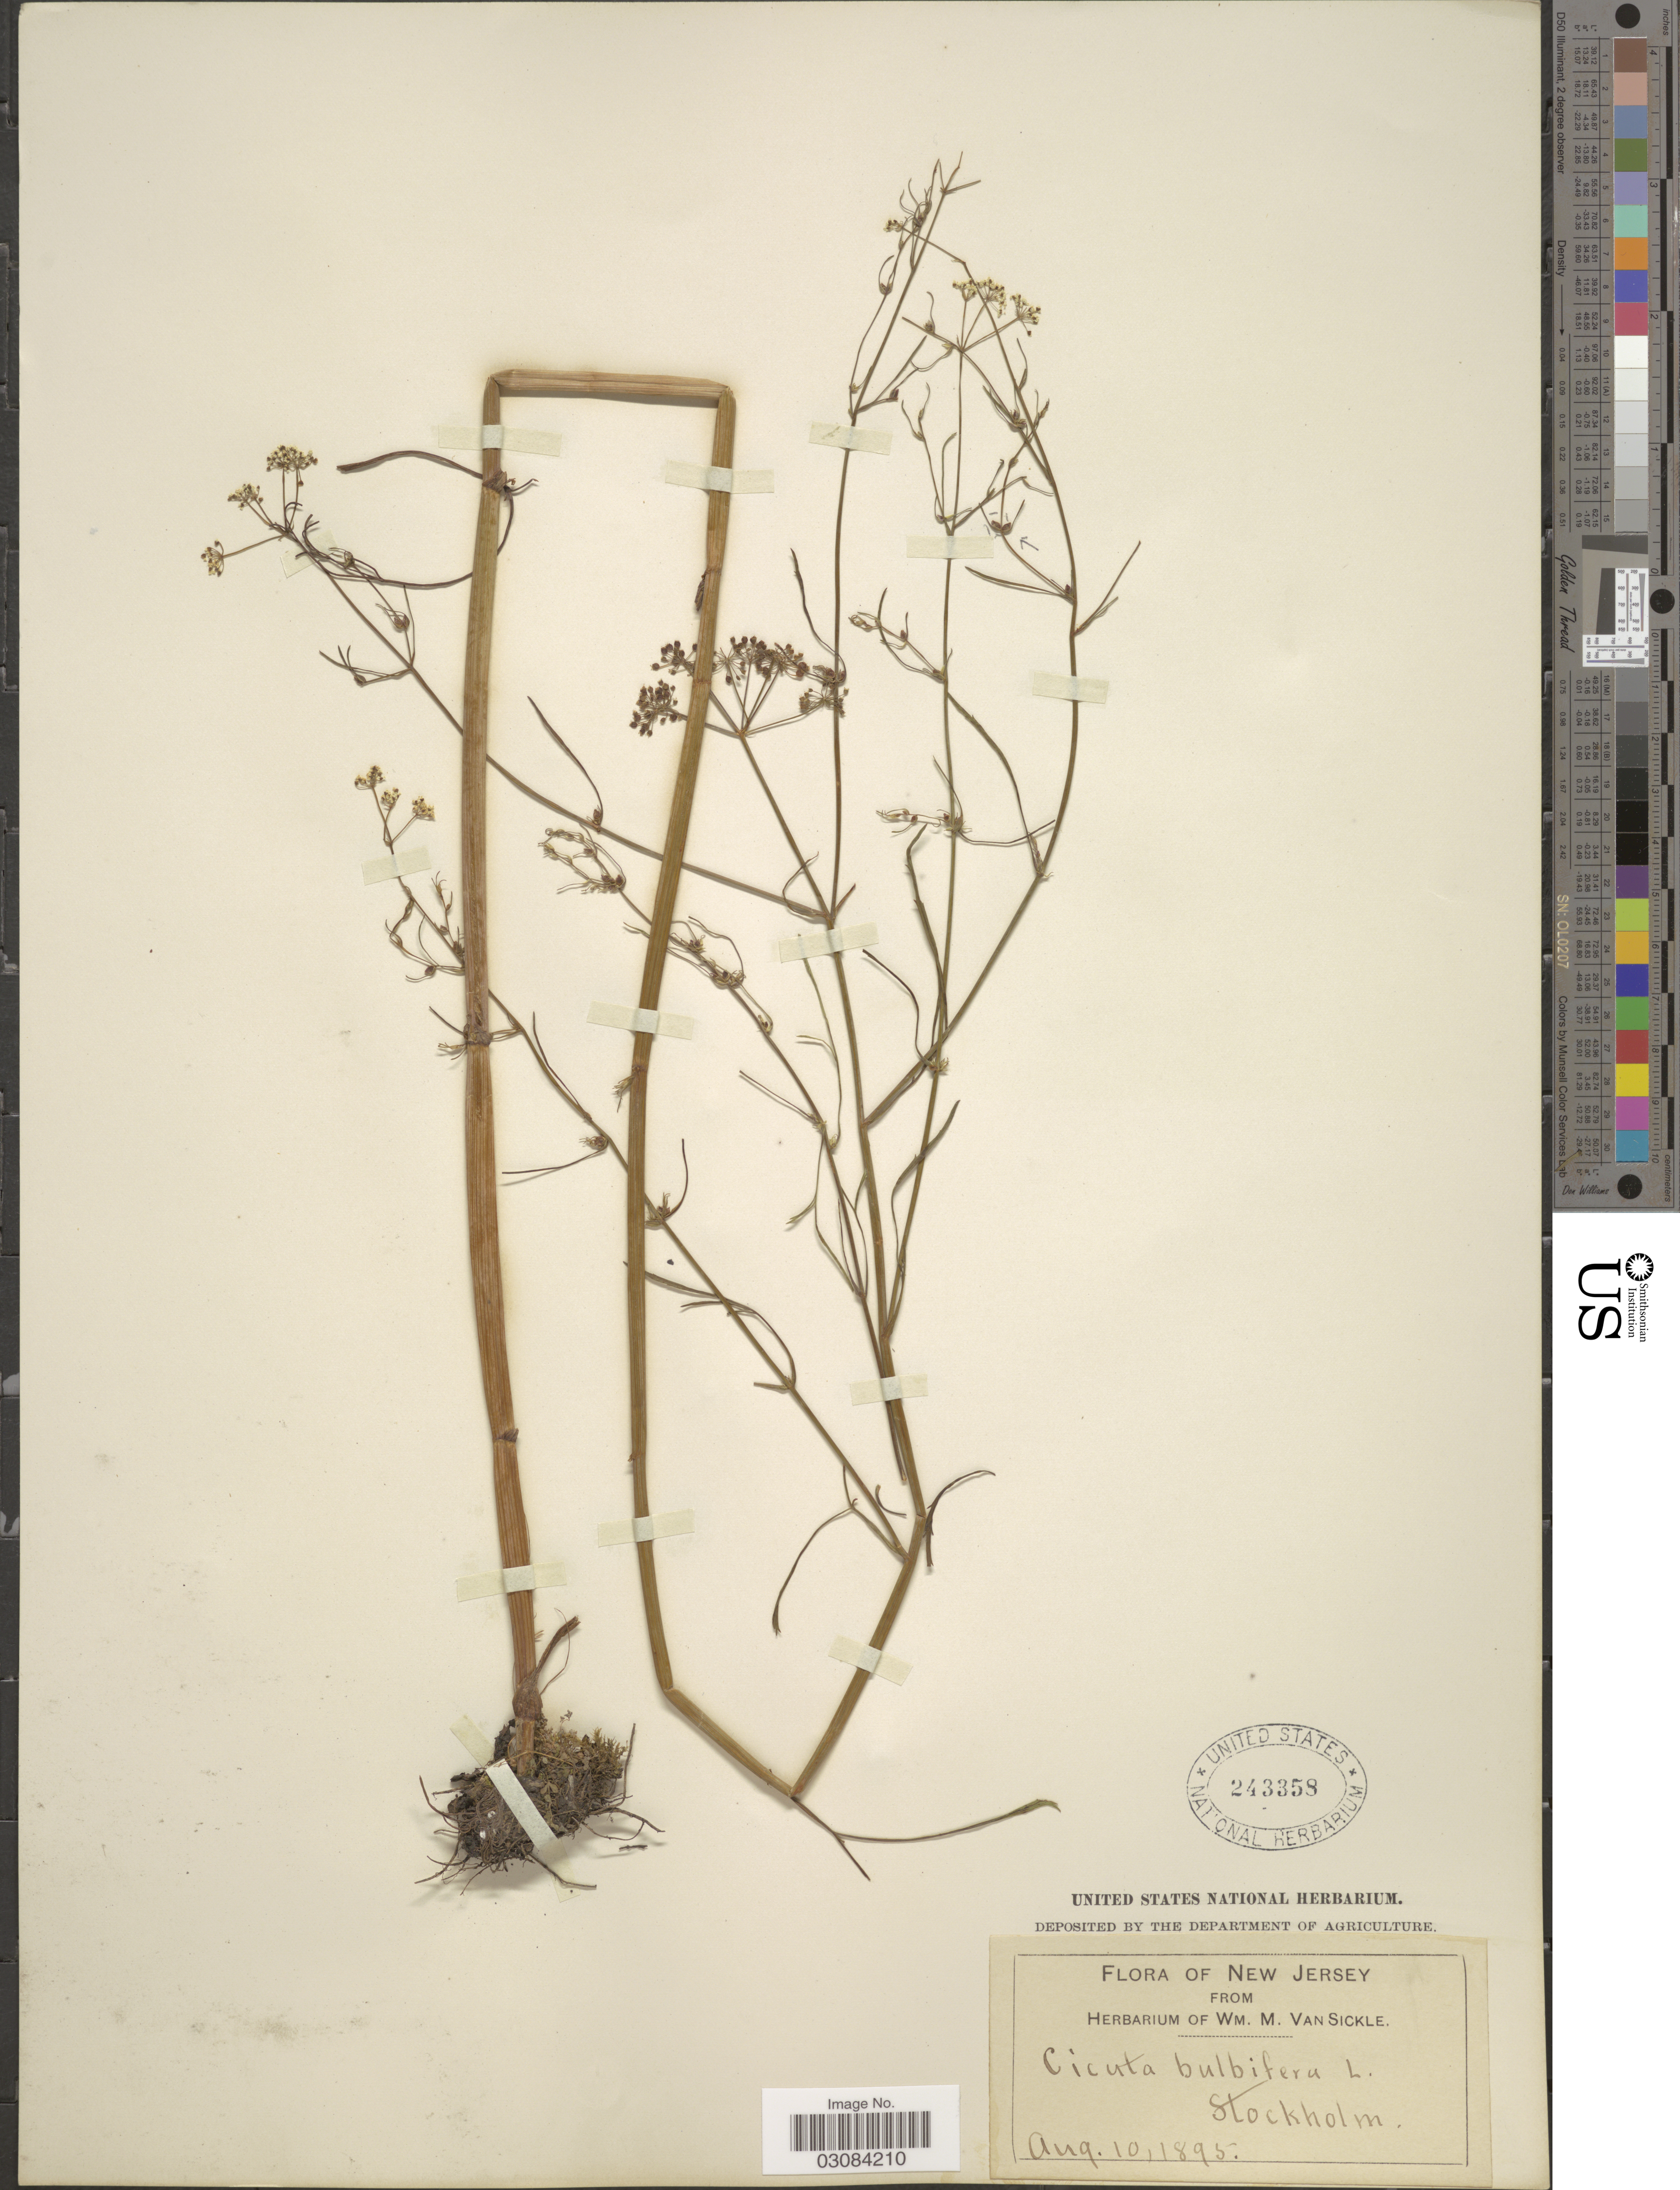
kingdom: Plantae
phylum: Tracheophyta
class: Magnoliopsida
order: Apiales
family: Apiaceae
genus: Cicuta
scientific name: Cicuta bulbifera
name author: L.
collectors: ex herb. Wm. M. Van Sickle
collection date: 1895-08-10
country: United States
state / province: New Jersey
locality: Stockholm.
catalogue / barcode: US 243358